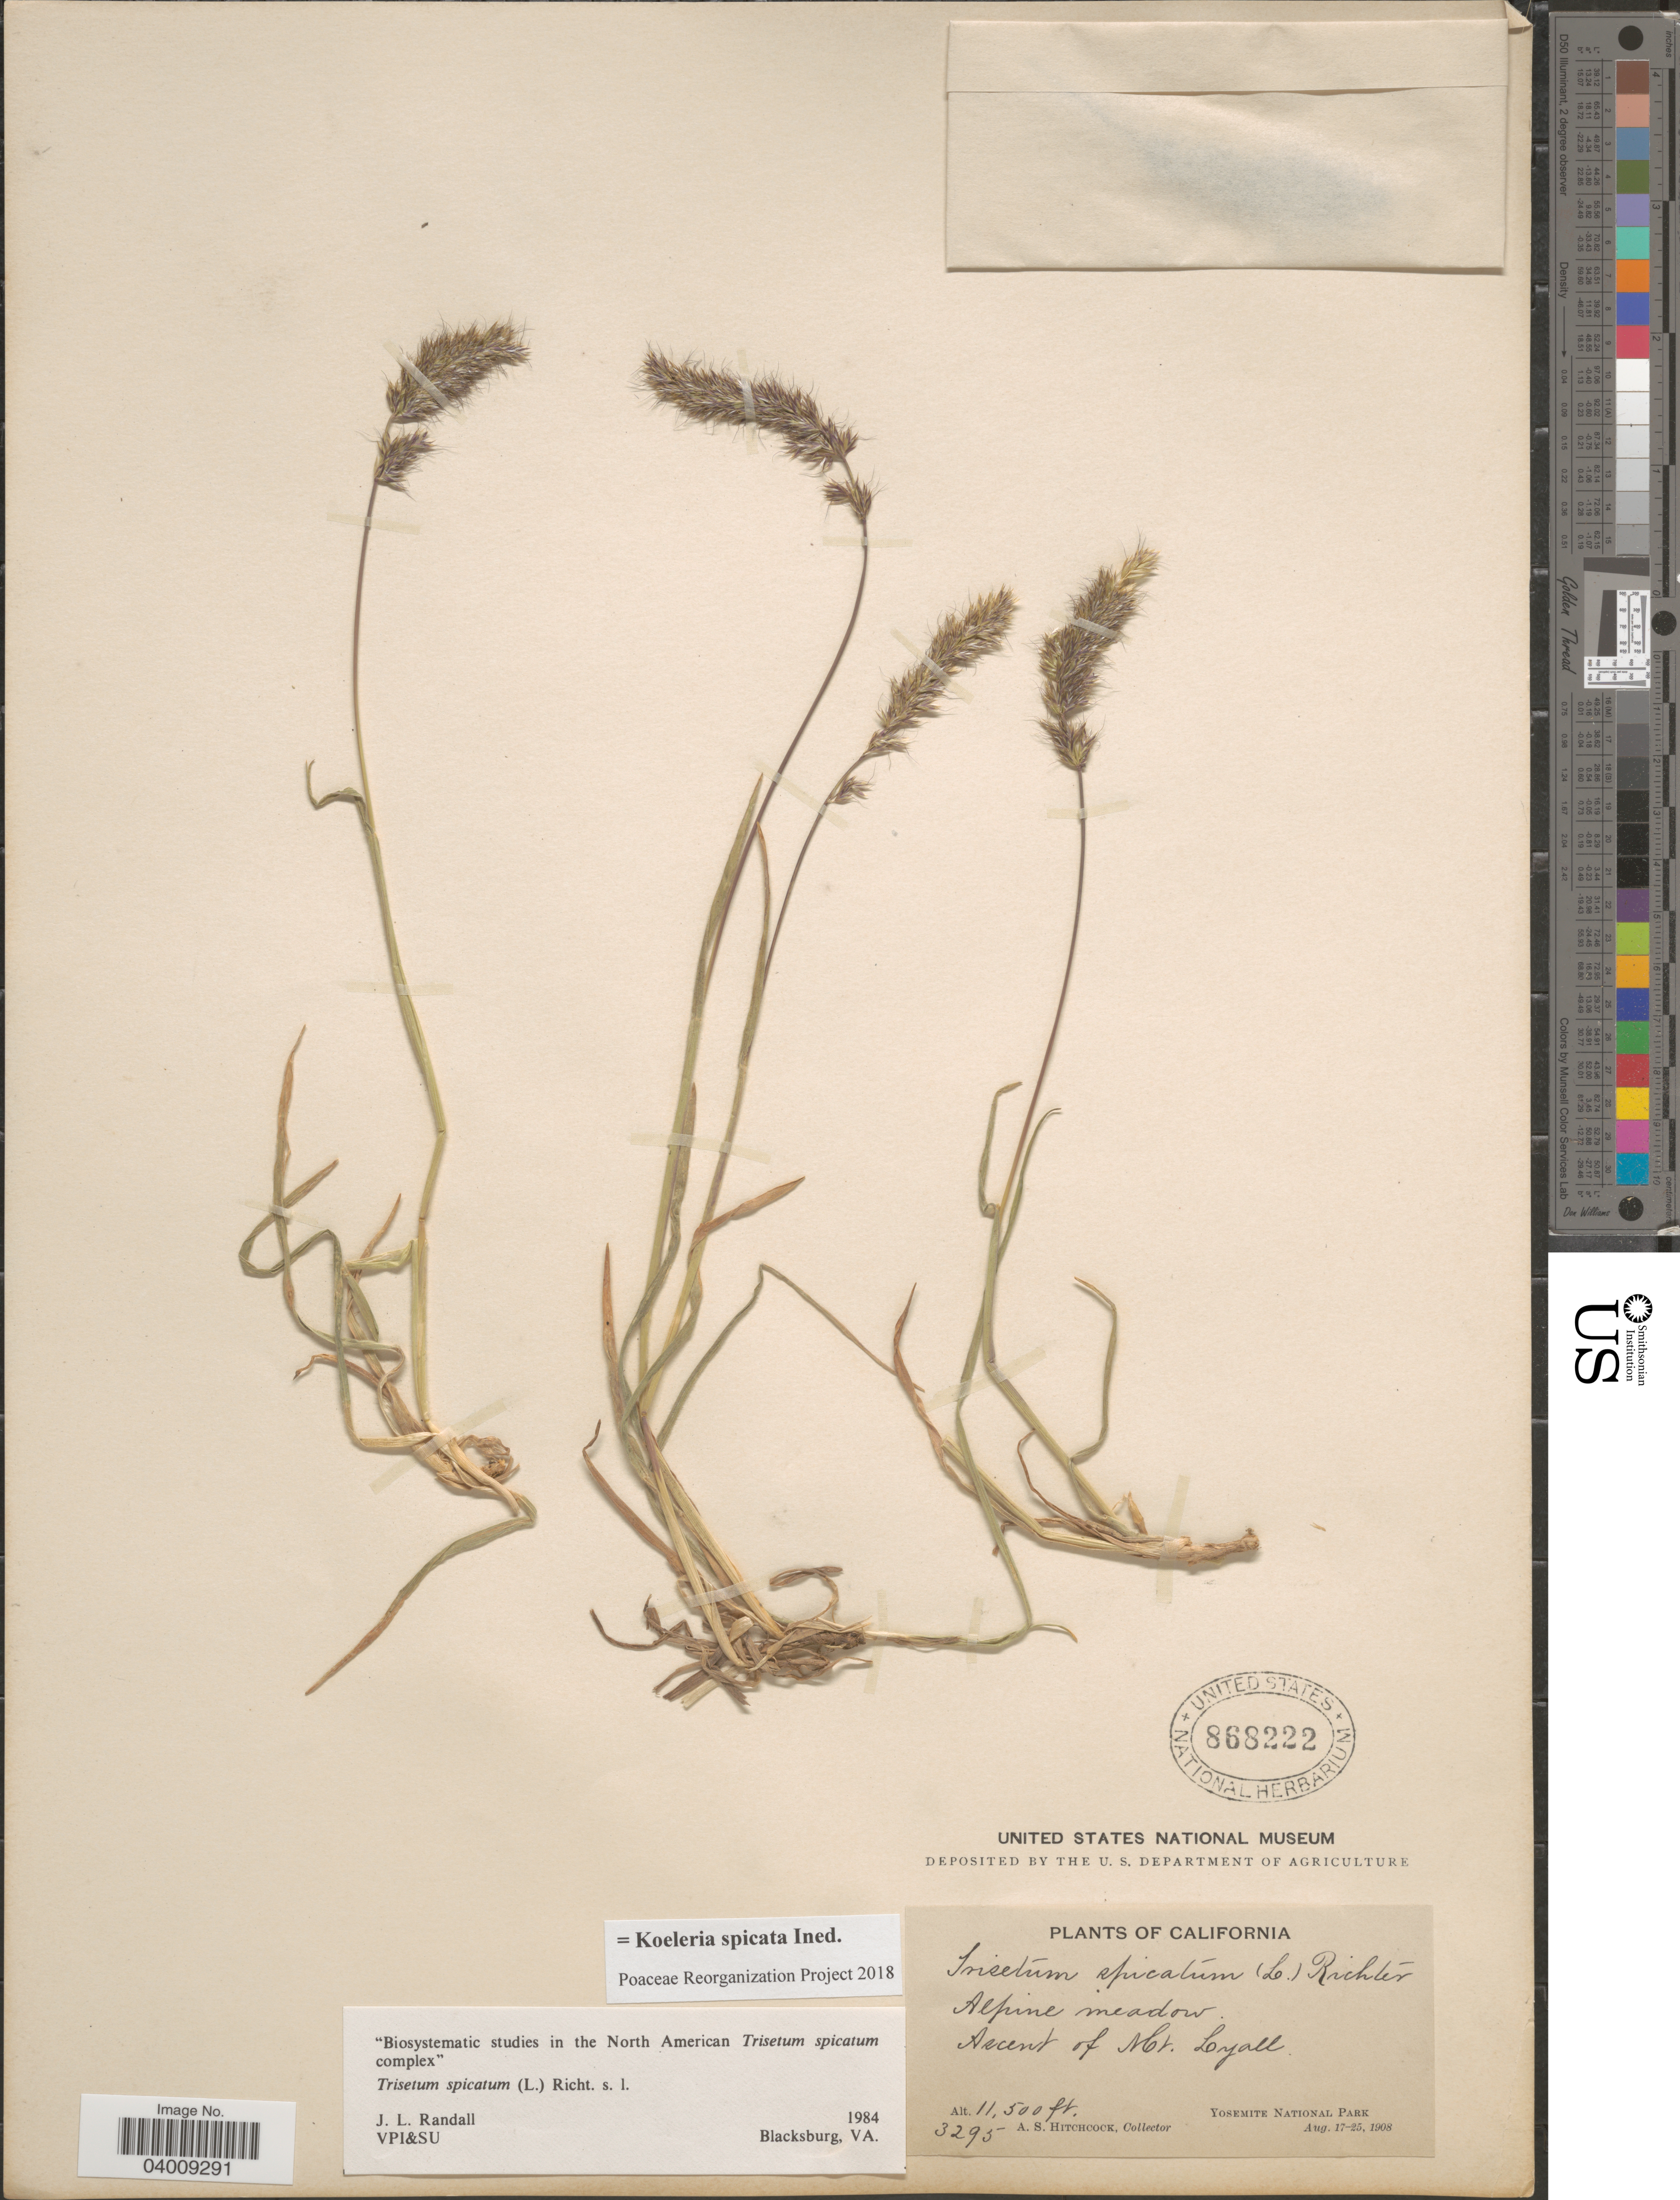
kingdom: Plantae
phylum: Tracheophyta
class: Liliopsida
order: Poales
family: Poaceae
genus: Koeleria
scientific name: Koeleria spicata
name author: (L.) Barberá et al.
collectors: A. S. Hitchcock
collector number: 3295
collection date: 1908-08-17/1908-08-25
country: United States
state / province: California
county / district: Mariposa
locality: Ascent of Mt. Lyall. Yosemite National Park.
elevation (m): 3505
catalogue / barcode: US 868222